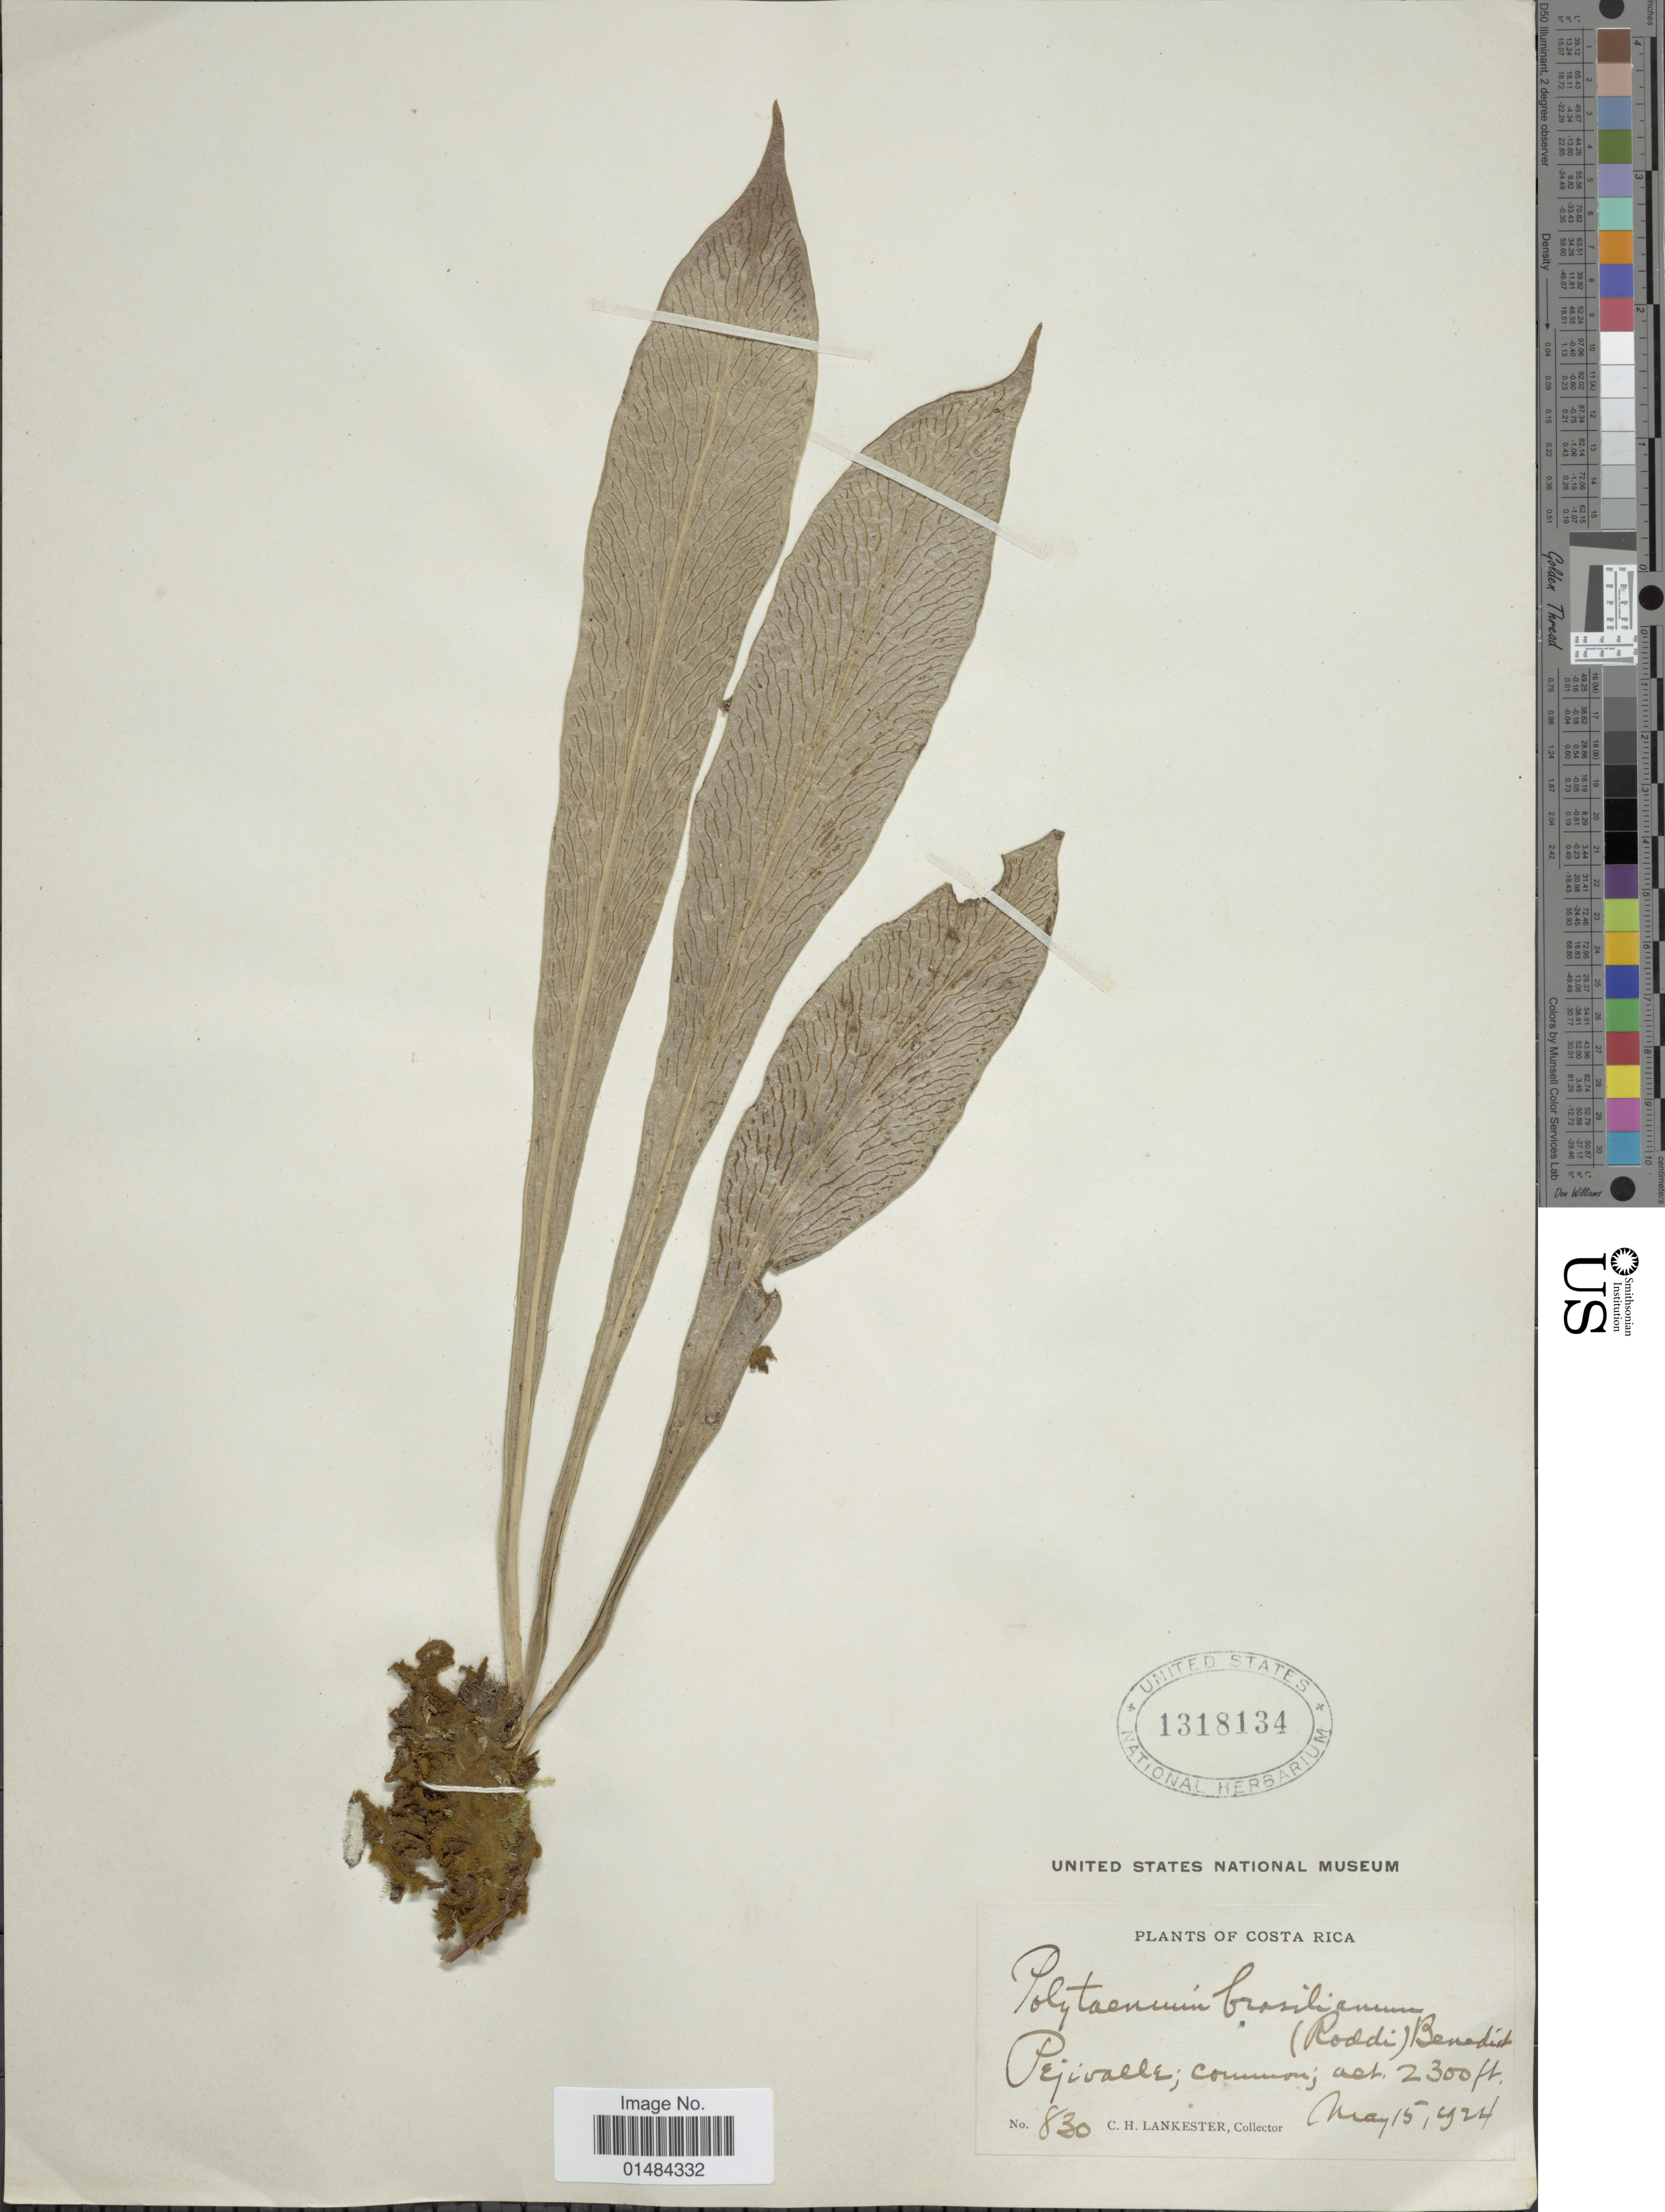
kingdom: Plantae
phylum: Tracheophyta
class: Polypodiopsida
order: Polypodiales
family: Pteridaceae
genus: Polytaenium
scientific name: Polytaenium chlorosporum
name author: (Mickel & Beitel) E.H. Crane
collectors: C. H. Lankester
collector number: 830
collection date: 1924-05-15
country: Costa Rica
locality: Costar Rica, Pejivalle.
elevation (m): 701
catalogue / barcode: US 1318134